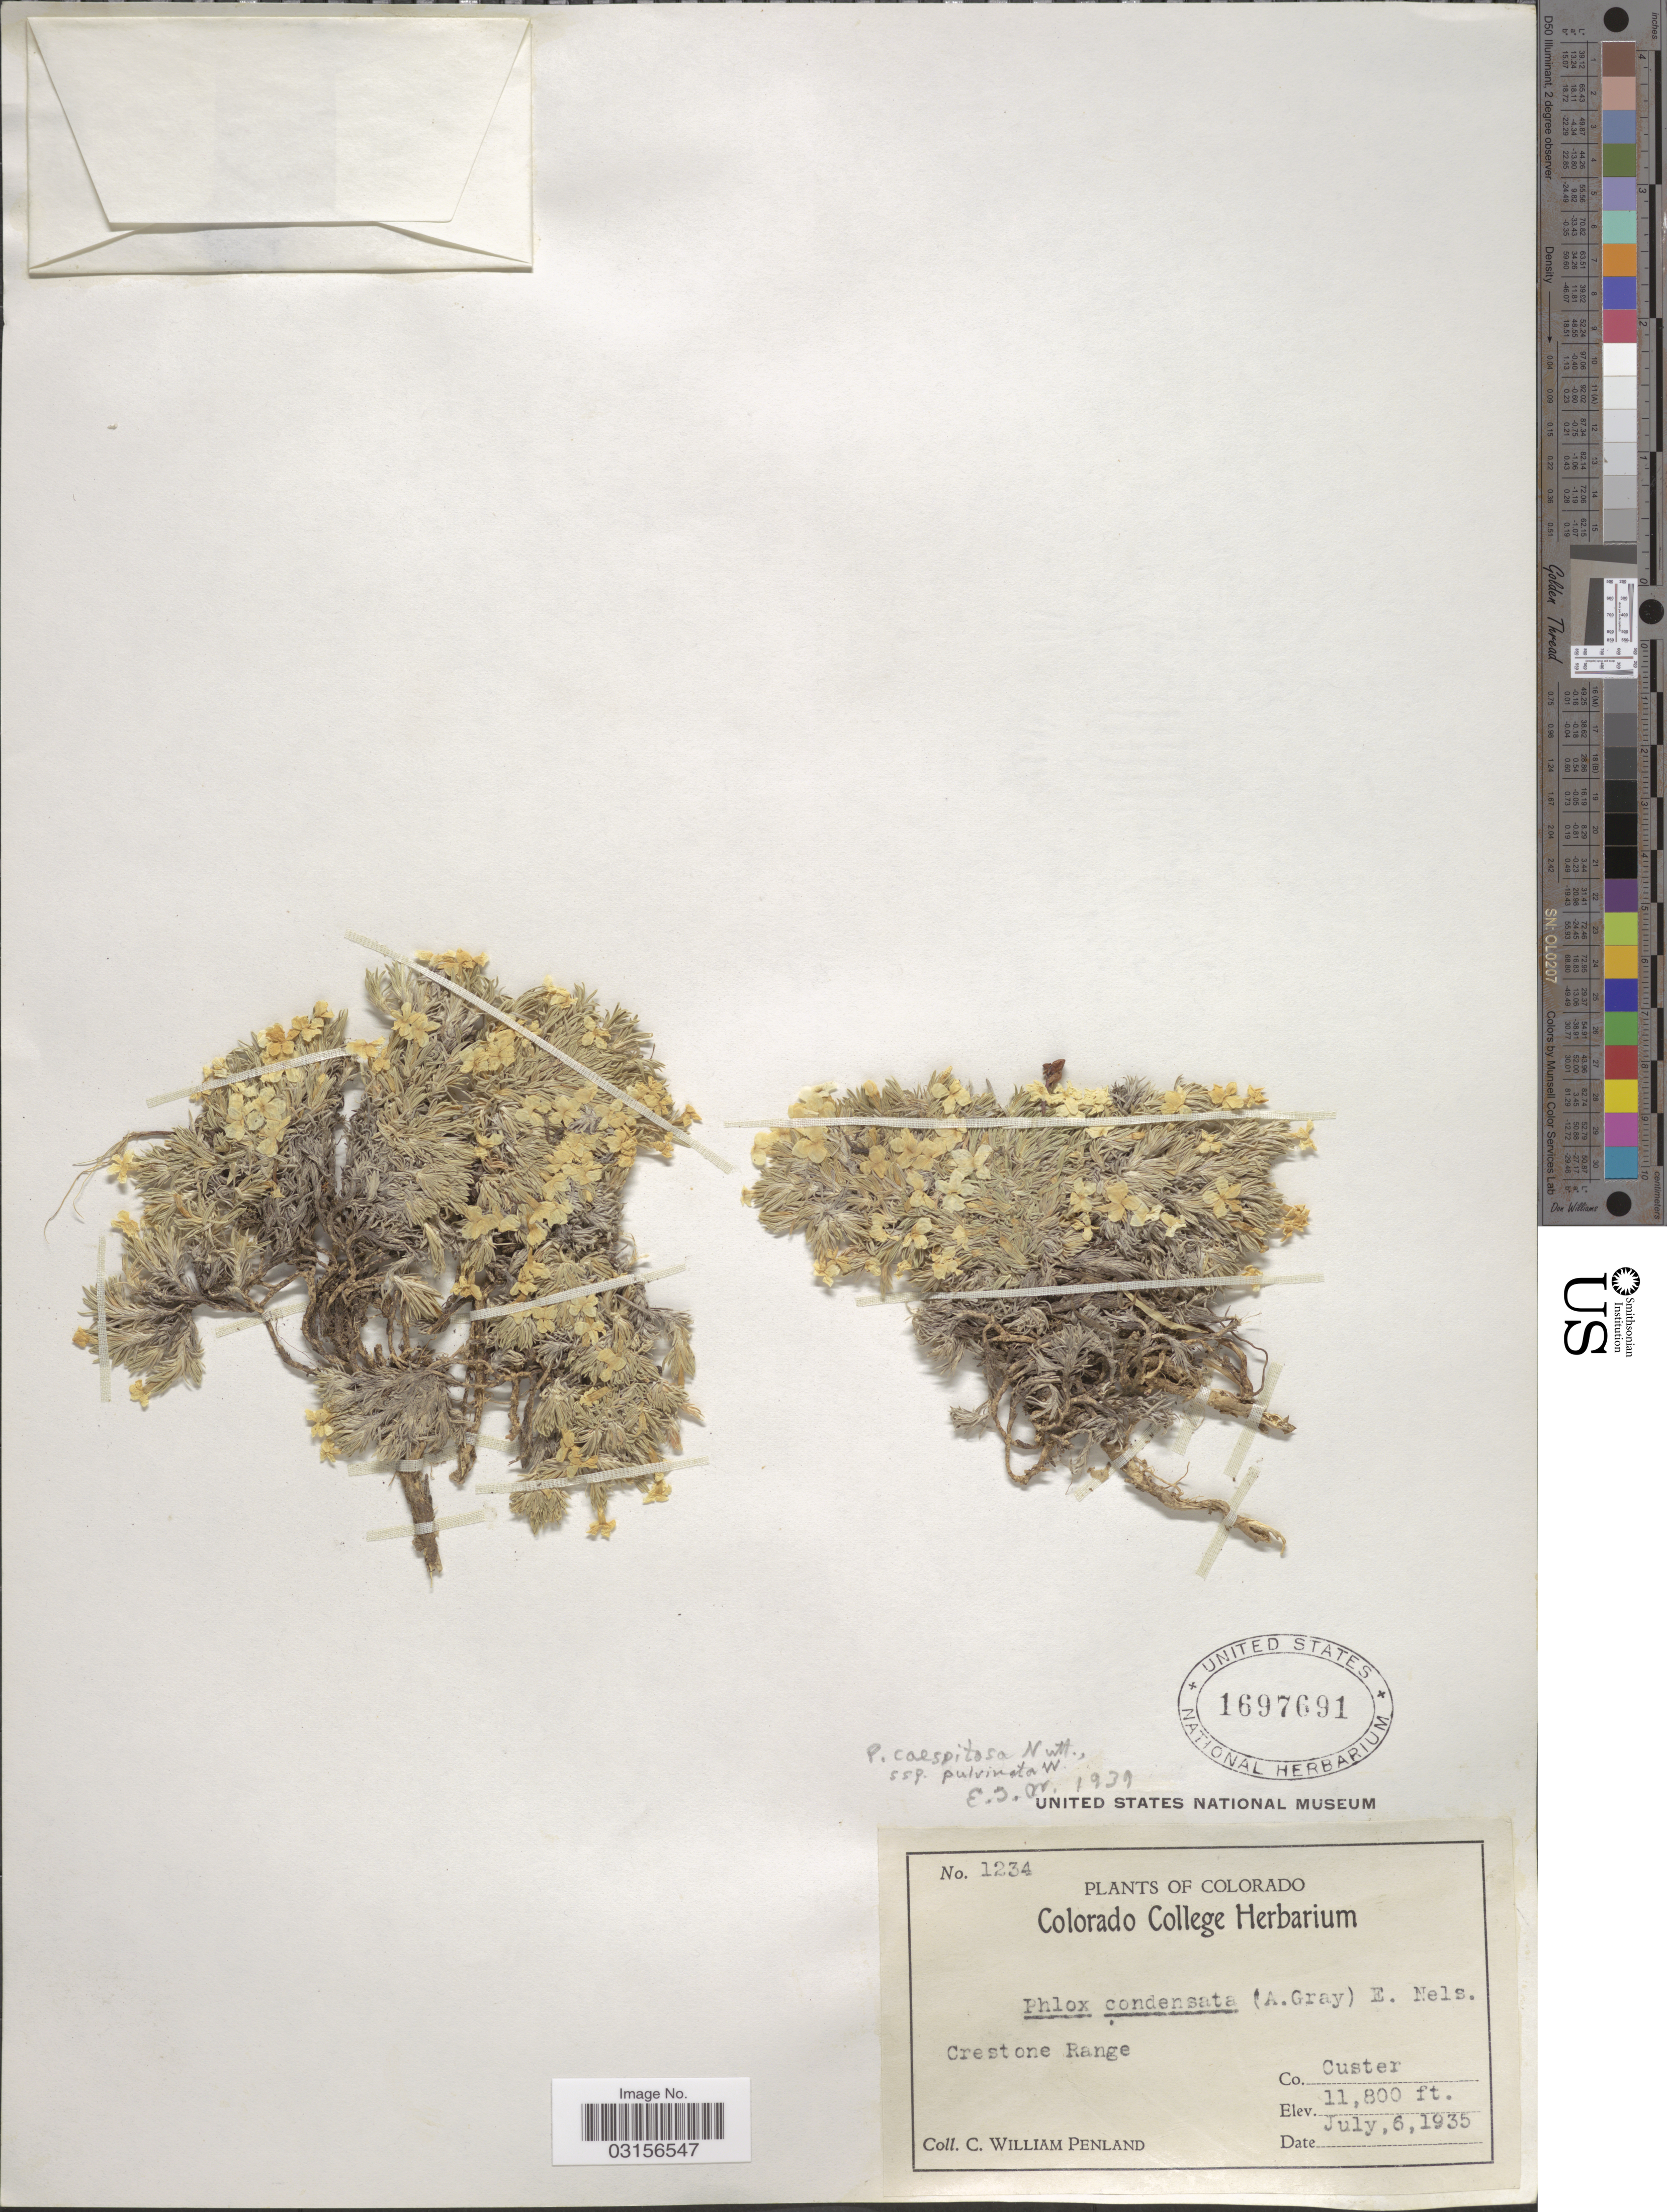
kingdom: Plantae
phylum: Tracheophyta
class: Magnoliopsida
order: Ericales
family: Polemoniaceae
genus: Phlox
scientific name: Phlox condensata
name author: (A. Gray) E.E. Nelson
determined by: Mayfield, M. H.; Ferguson, C. J.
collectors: C. W. Penland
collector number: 1234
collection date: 1935-07-06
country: United States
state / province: Colorado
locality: Crestone Range. Co. Custer.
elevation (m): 3597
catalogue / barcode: US 1697691